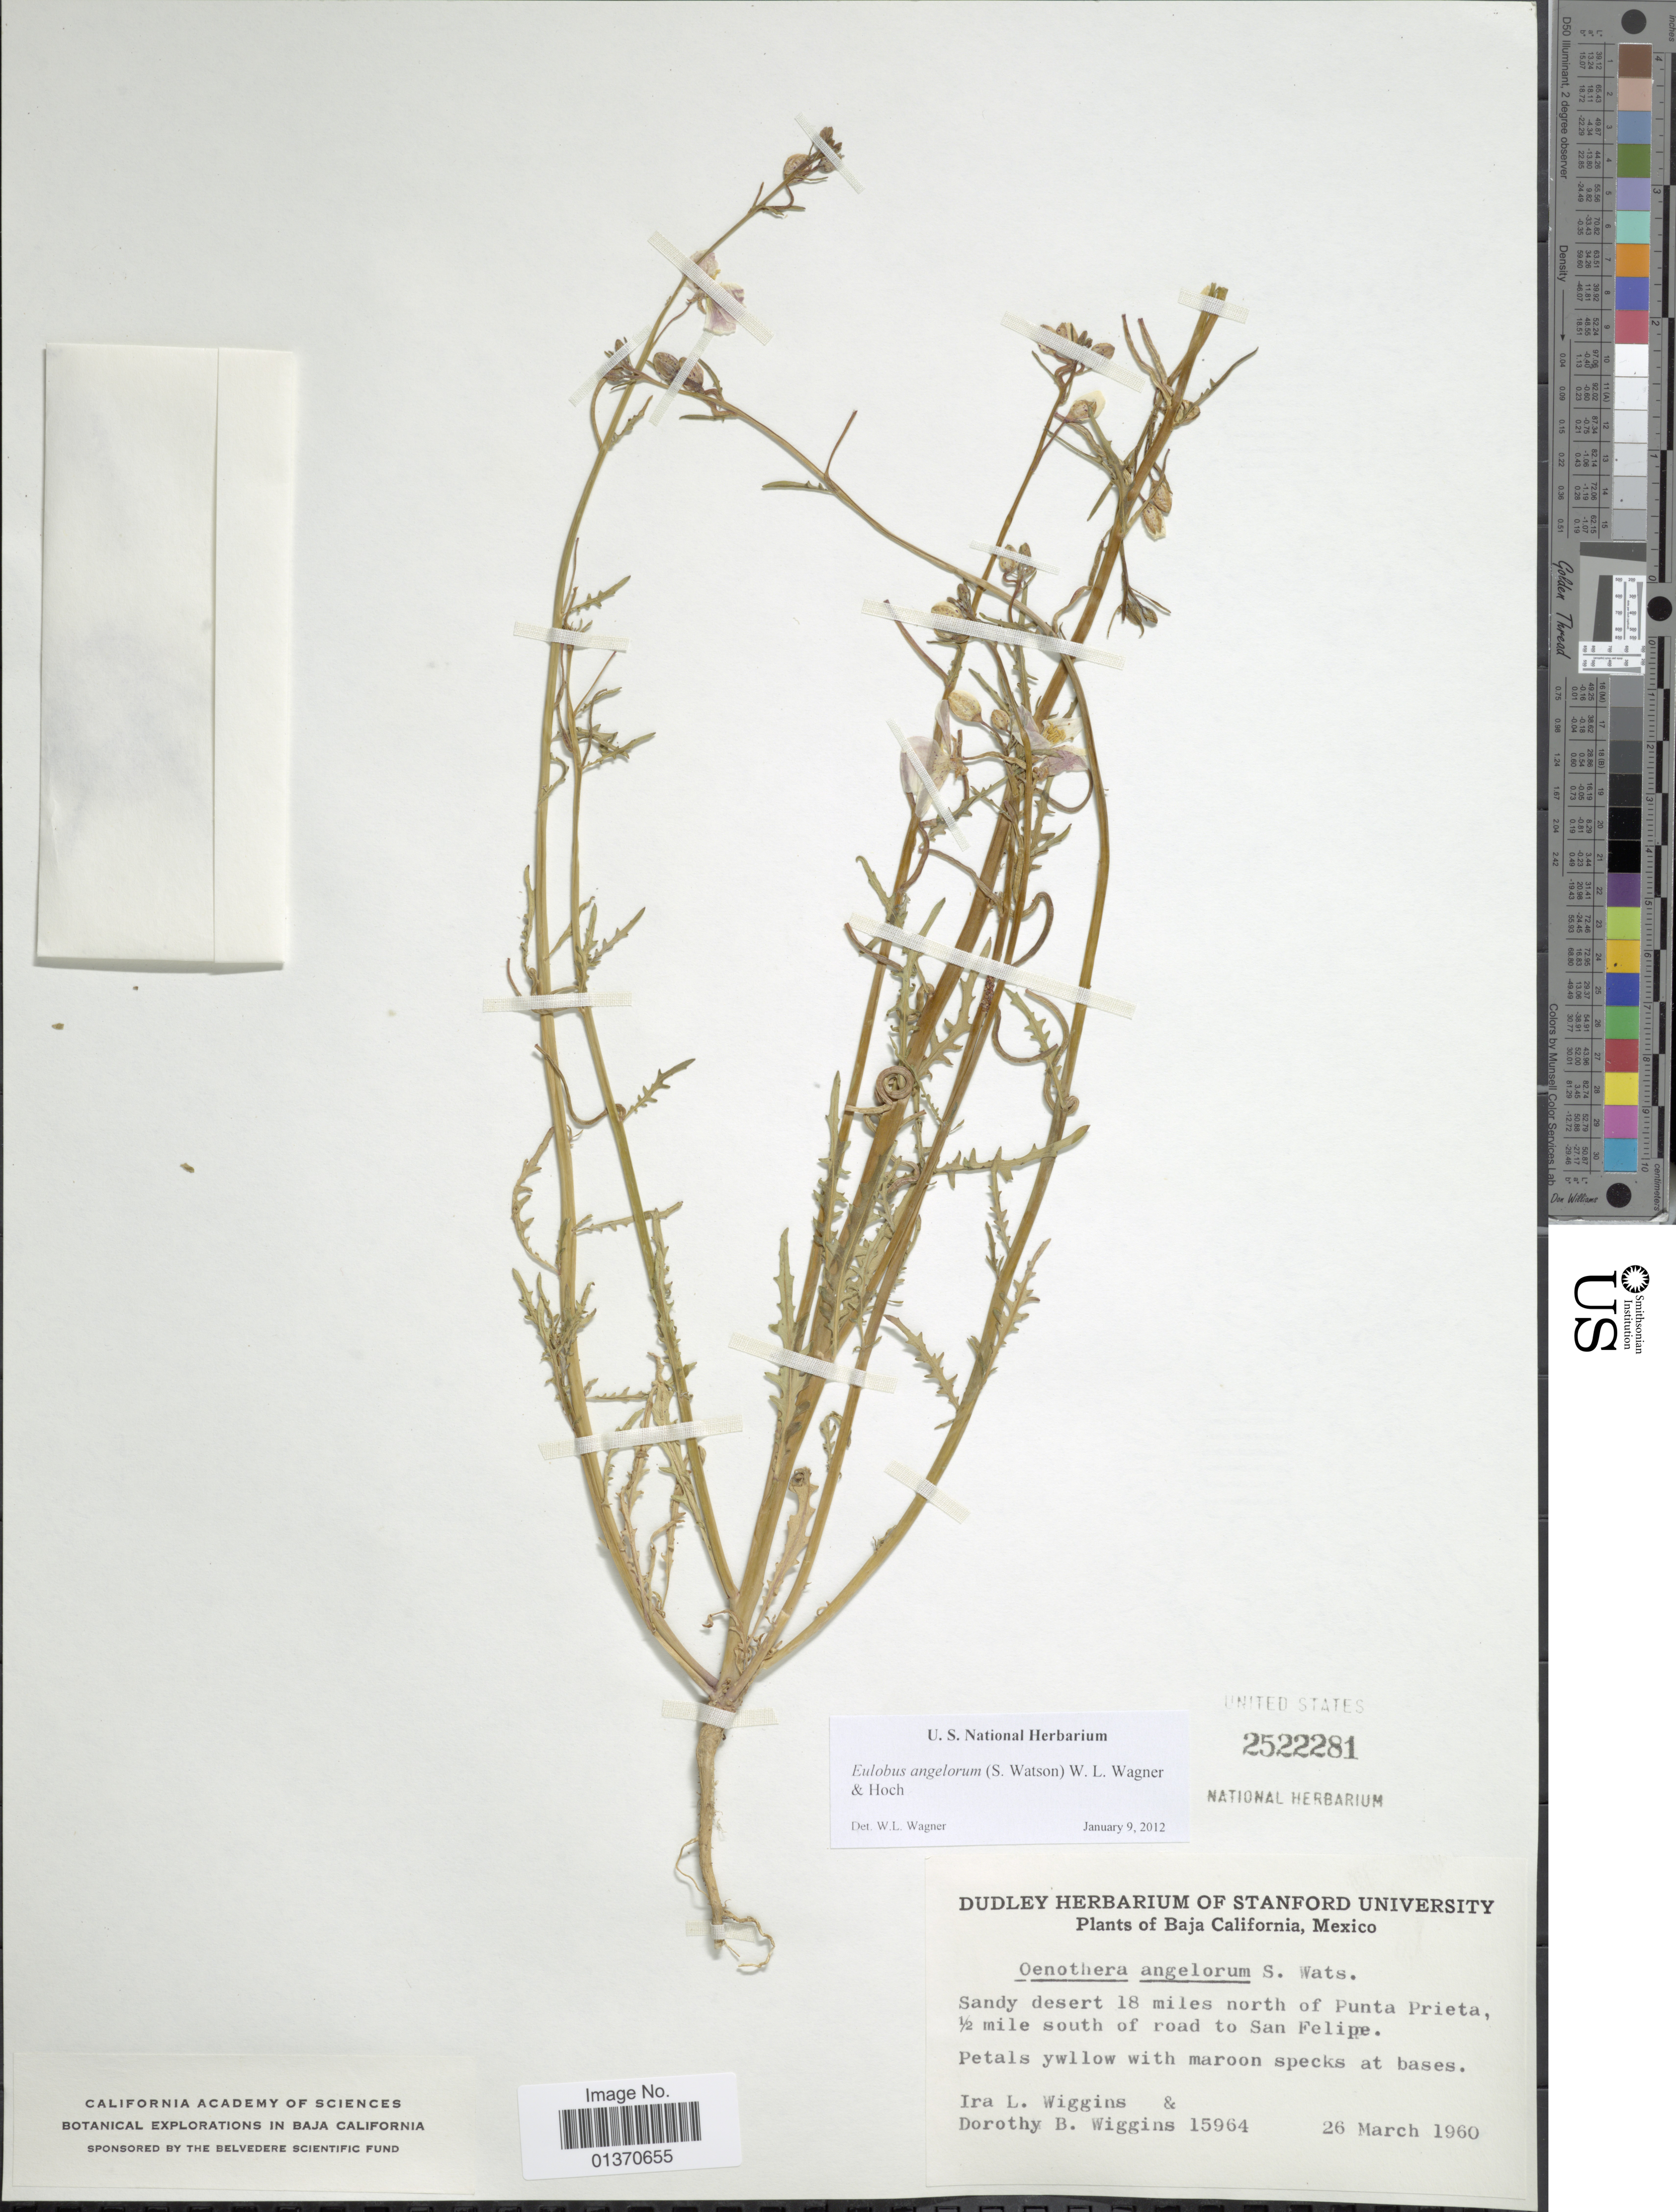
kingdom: Plantae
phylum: Tracheophyta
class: Magnoliopsida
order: Myrtales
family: Onagraceae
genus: Eulobus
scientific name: Eulobus angelorum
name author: (S. Watson) W.L. Wagner & Hoch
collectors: I. L. Wiggins & D. B. Wiggins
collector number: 15964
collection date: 1960-03-26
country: Mexico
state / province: Baja California Norte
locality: Sandy desert 18 miles north of Punta Prieta, ½ mile south of road to San Felipe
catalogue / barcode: US 2522281